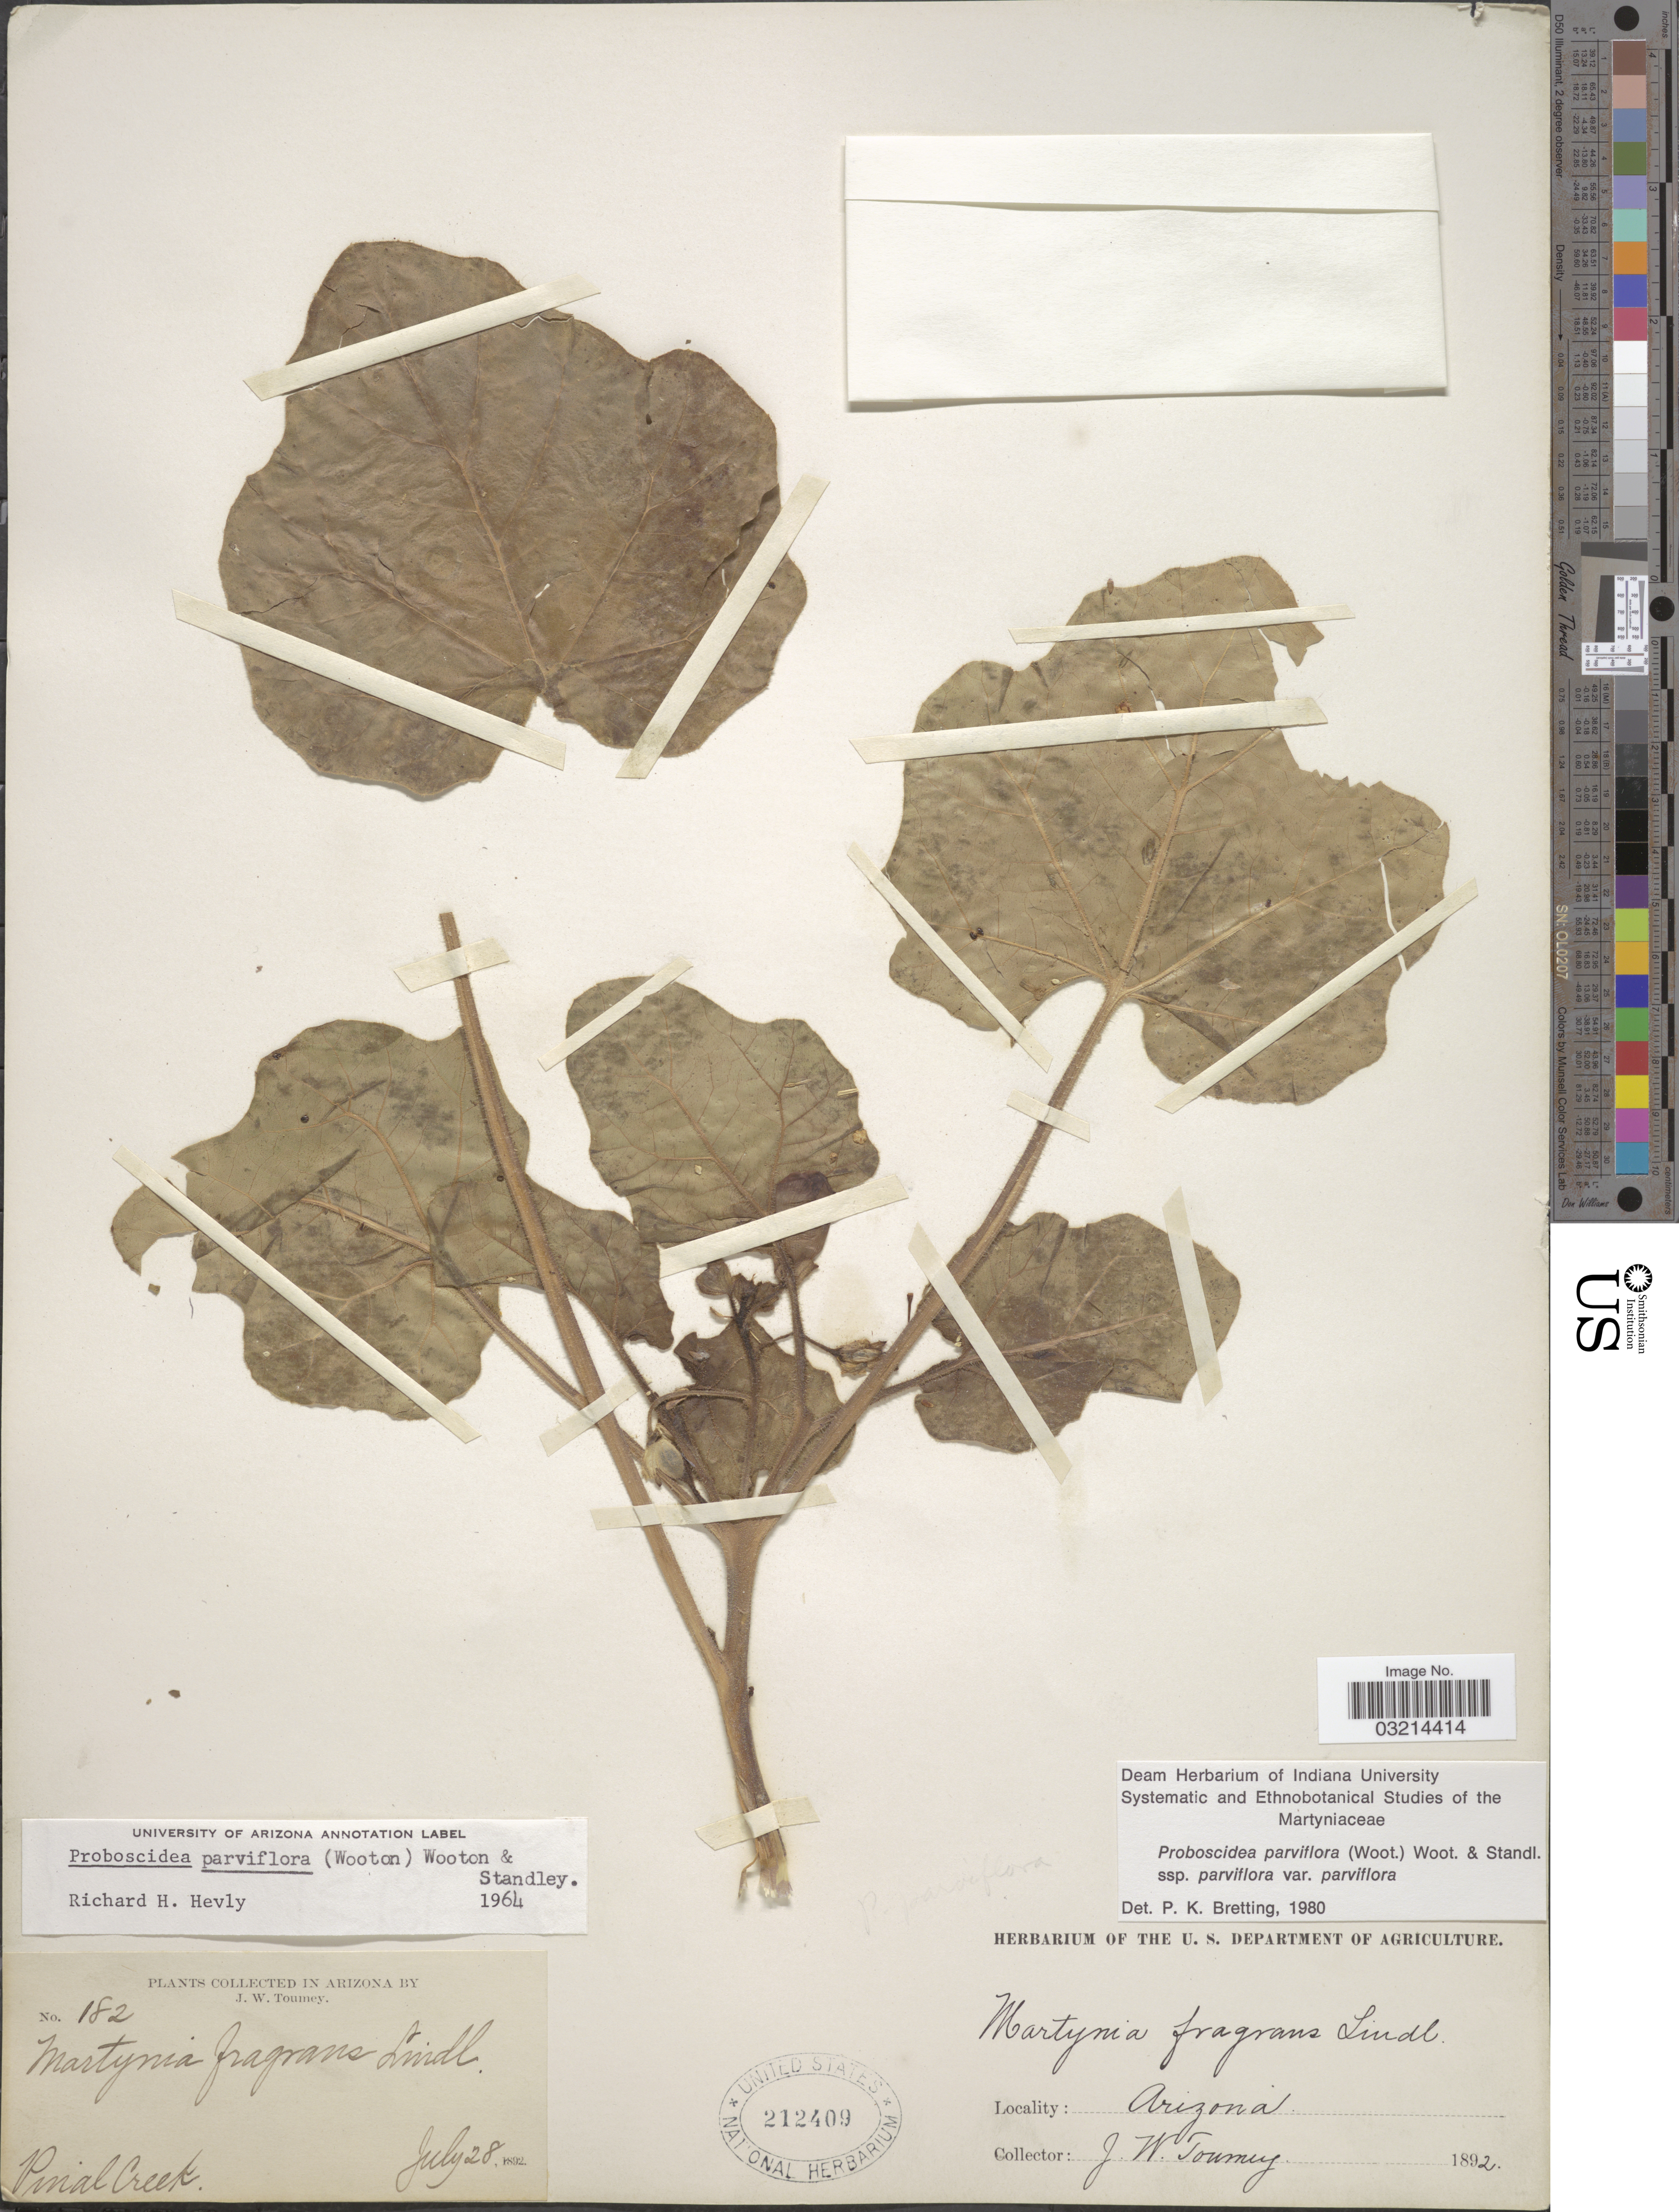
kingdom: Plantae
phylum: Tracheophyta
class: Magnoliopsida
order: Lamiales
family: Martyniaceae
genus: Proboscidea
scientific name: Proboscidea parviflora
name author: (Wooton) Wooton & Standl.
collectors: J. W. Toumey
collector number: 182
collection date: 1892-07-28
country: United States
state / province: Arizona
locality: Pinal Creek.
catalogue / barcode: US 212409